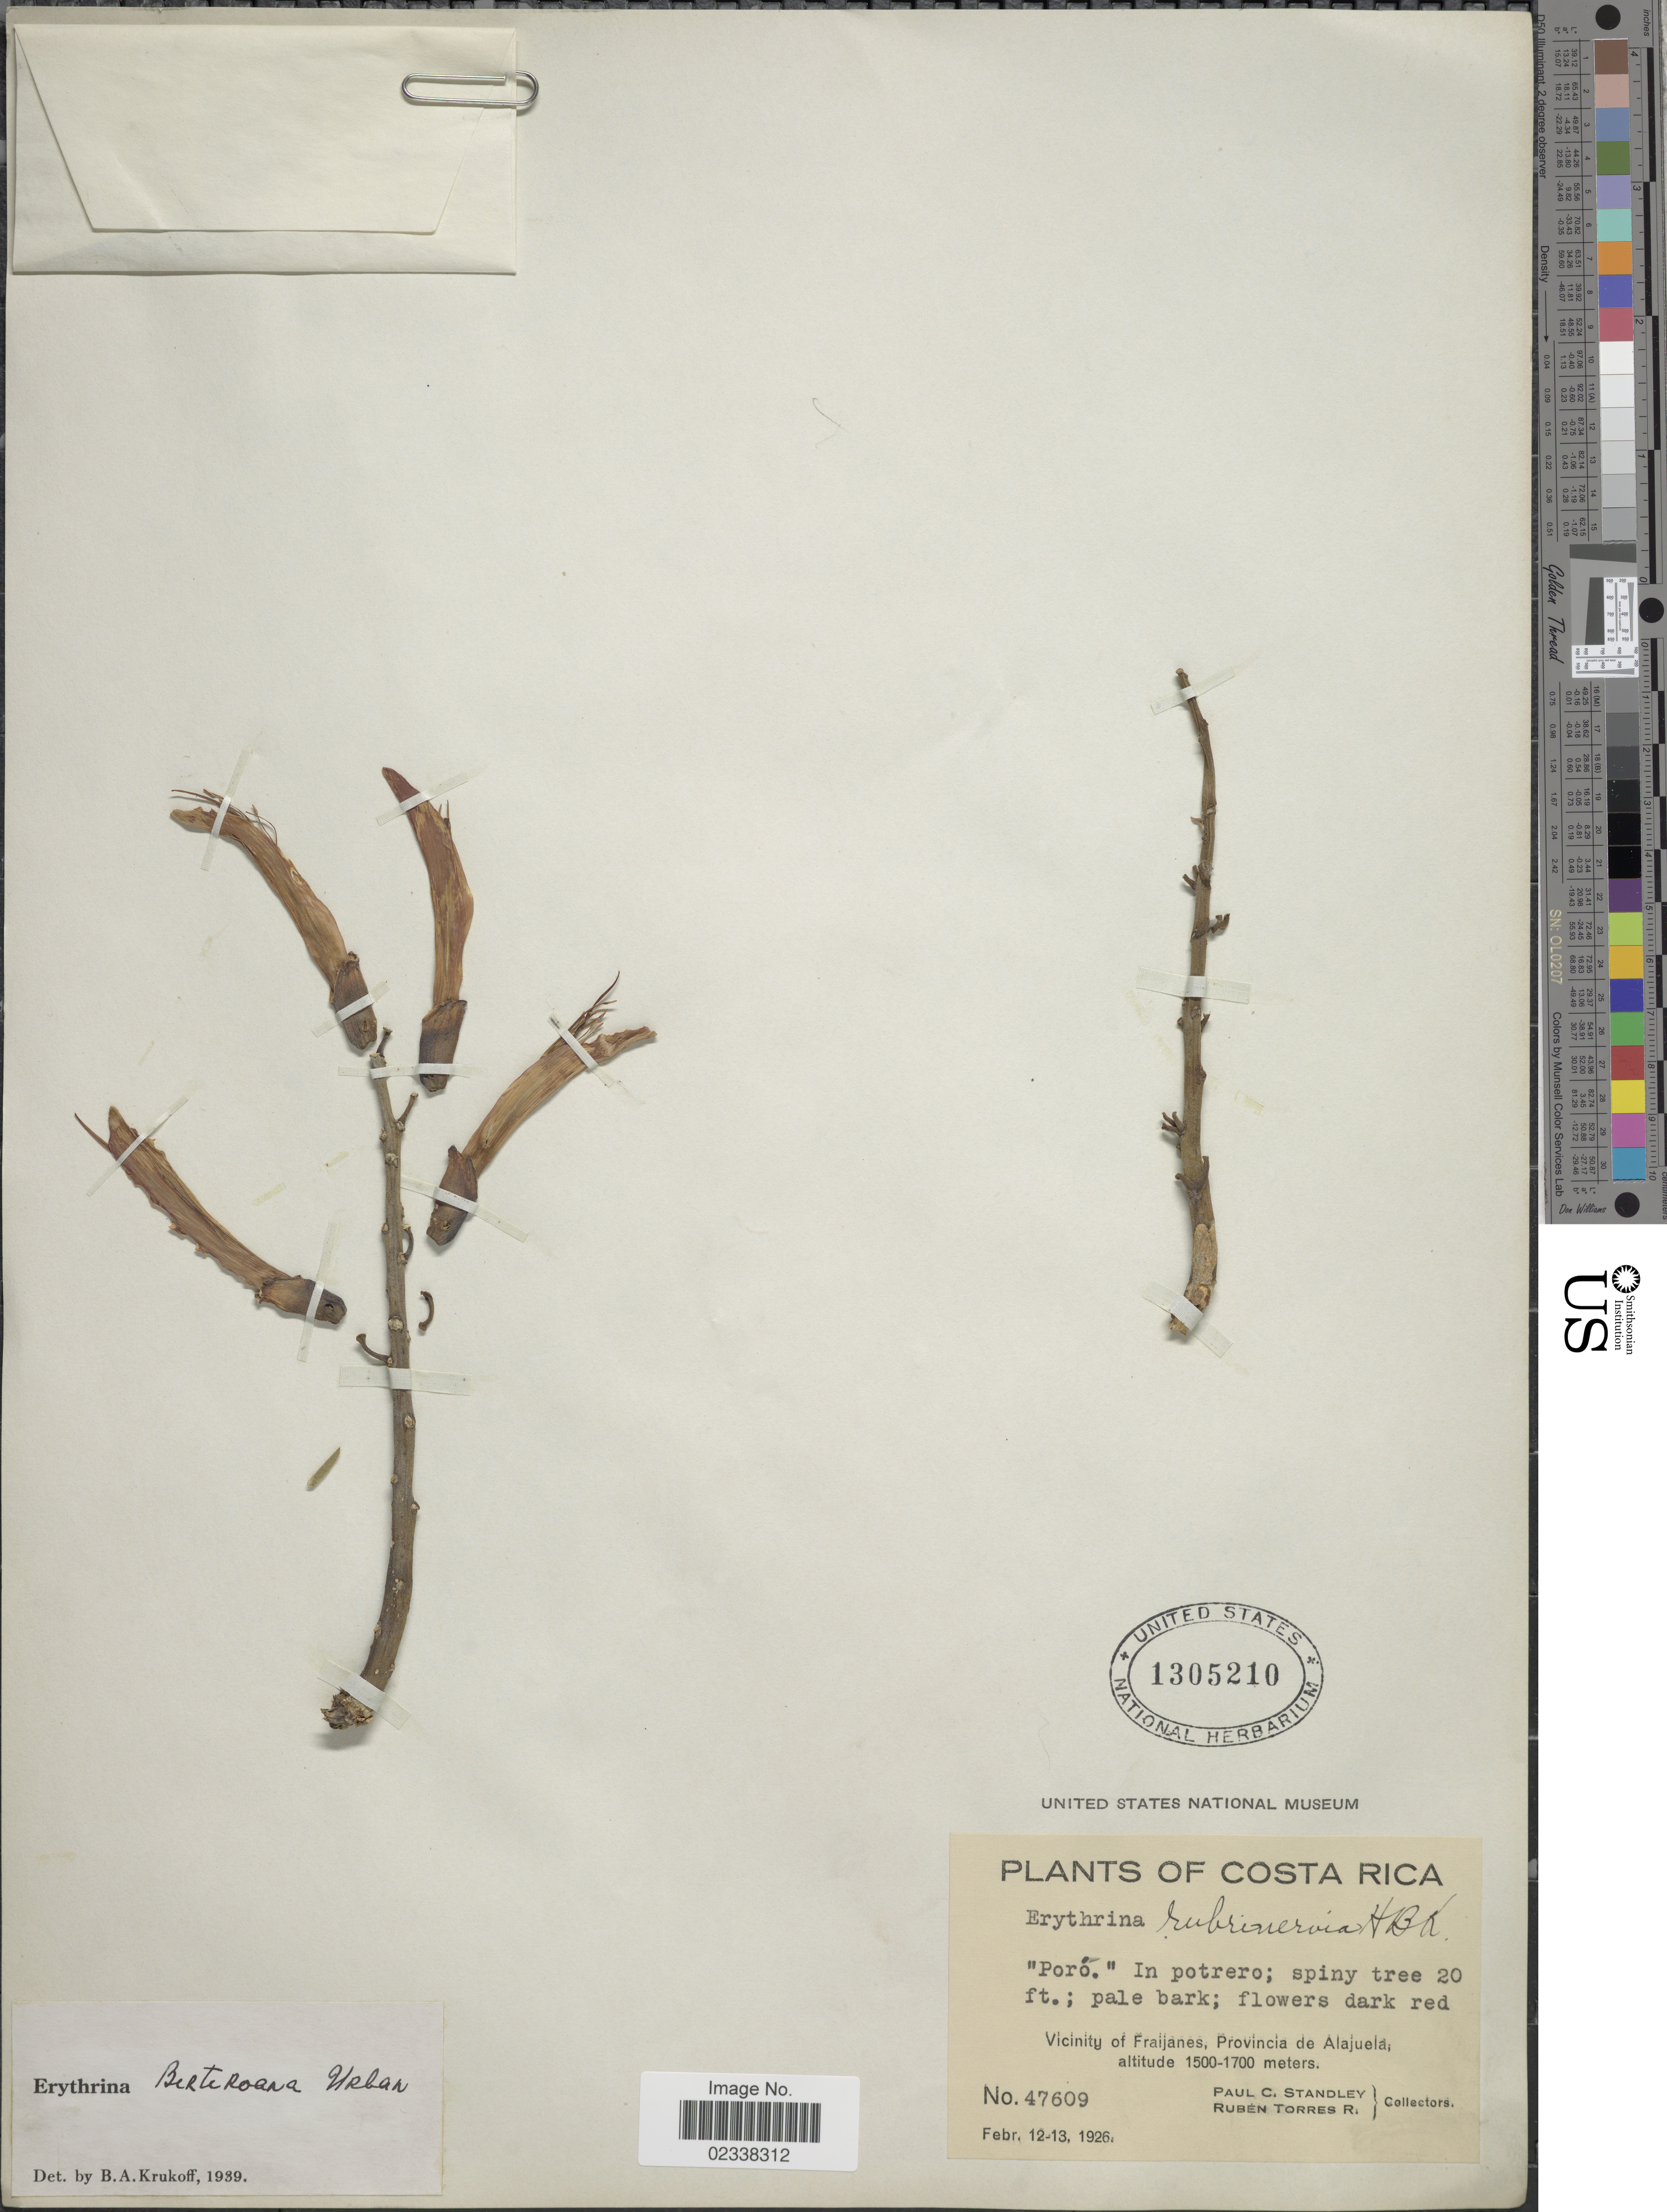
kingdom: Plantae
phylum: Tracheophyta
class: Magnoliopsida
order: Fabales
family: Fabaceae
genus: Erythrina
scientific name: Erythrina berteroana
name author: Urb.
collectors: P. C. Standley & R. Torres Rojas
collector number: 47609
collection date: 1926-02-12/1926-02-13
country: Costa Rica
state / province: Alajuela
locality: Vicinity of Fraijianes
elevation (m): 1500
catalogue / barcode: US 1305210